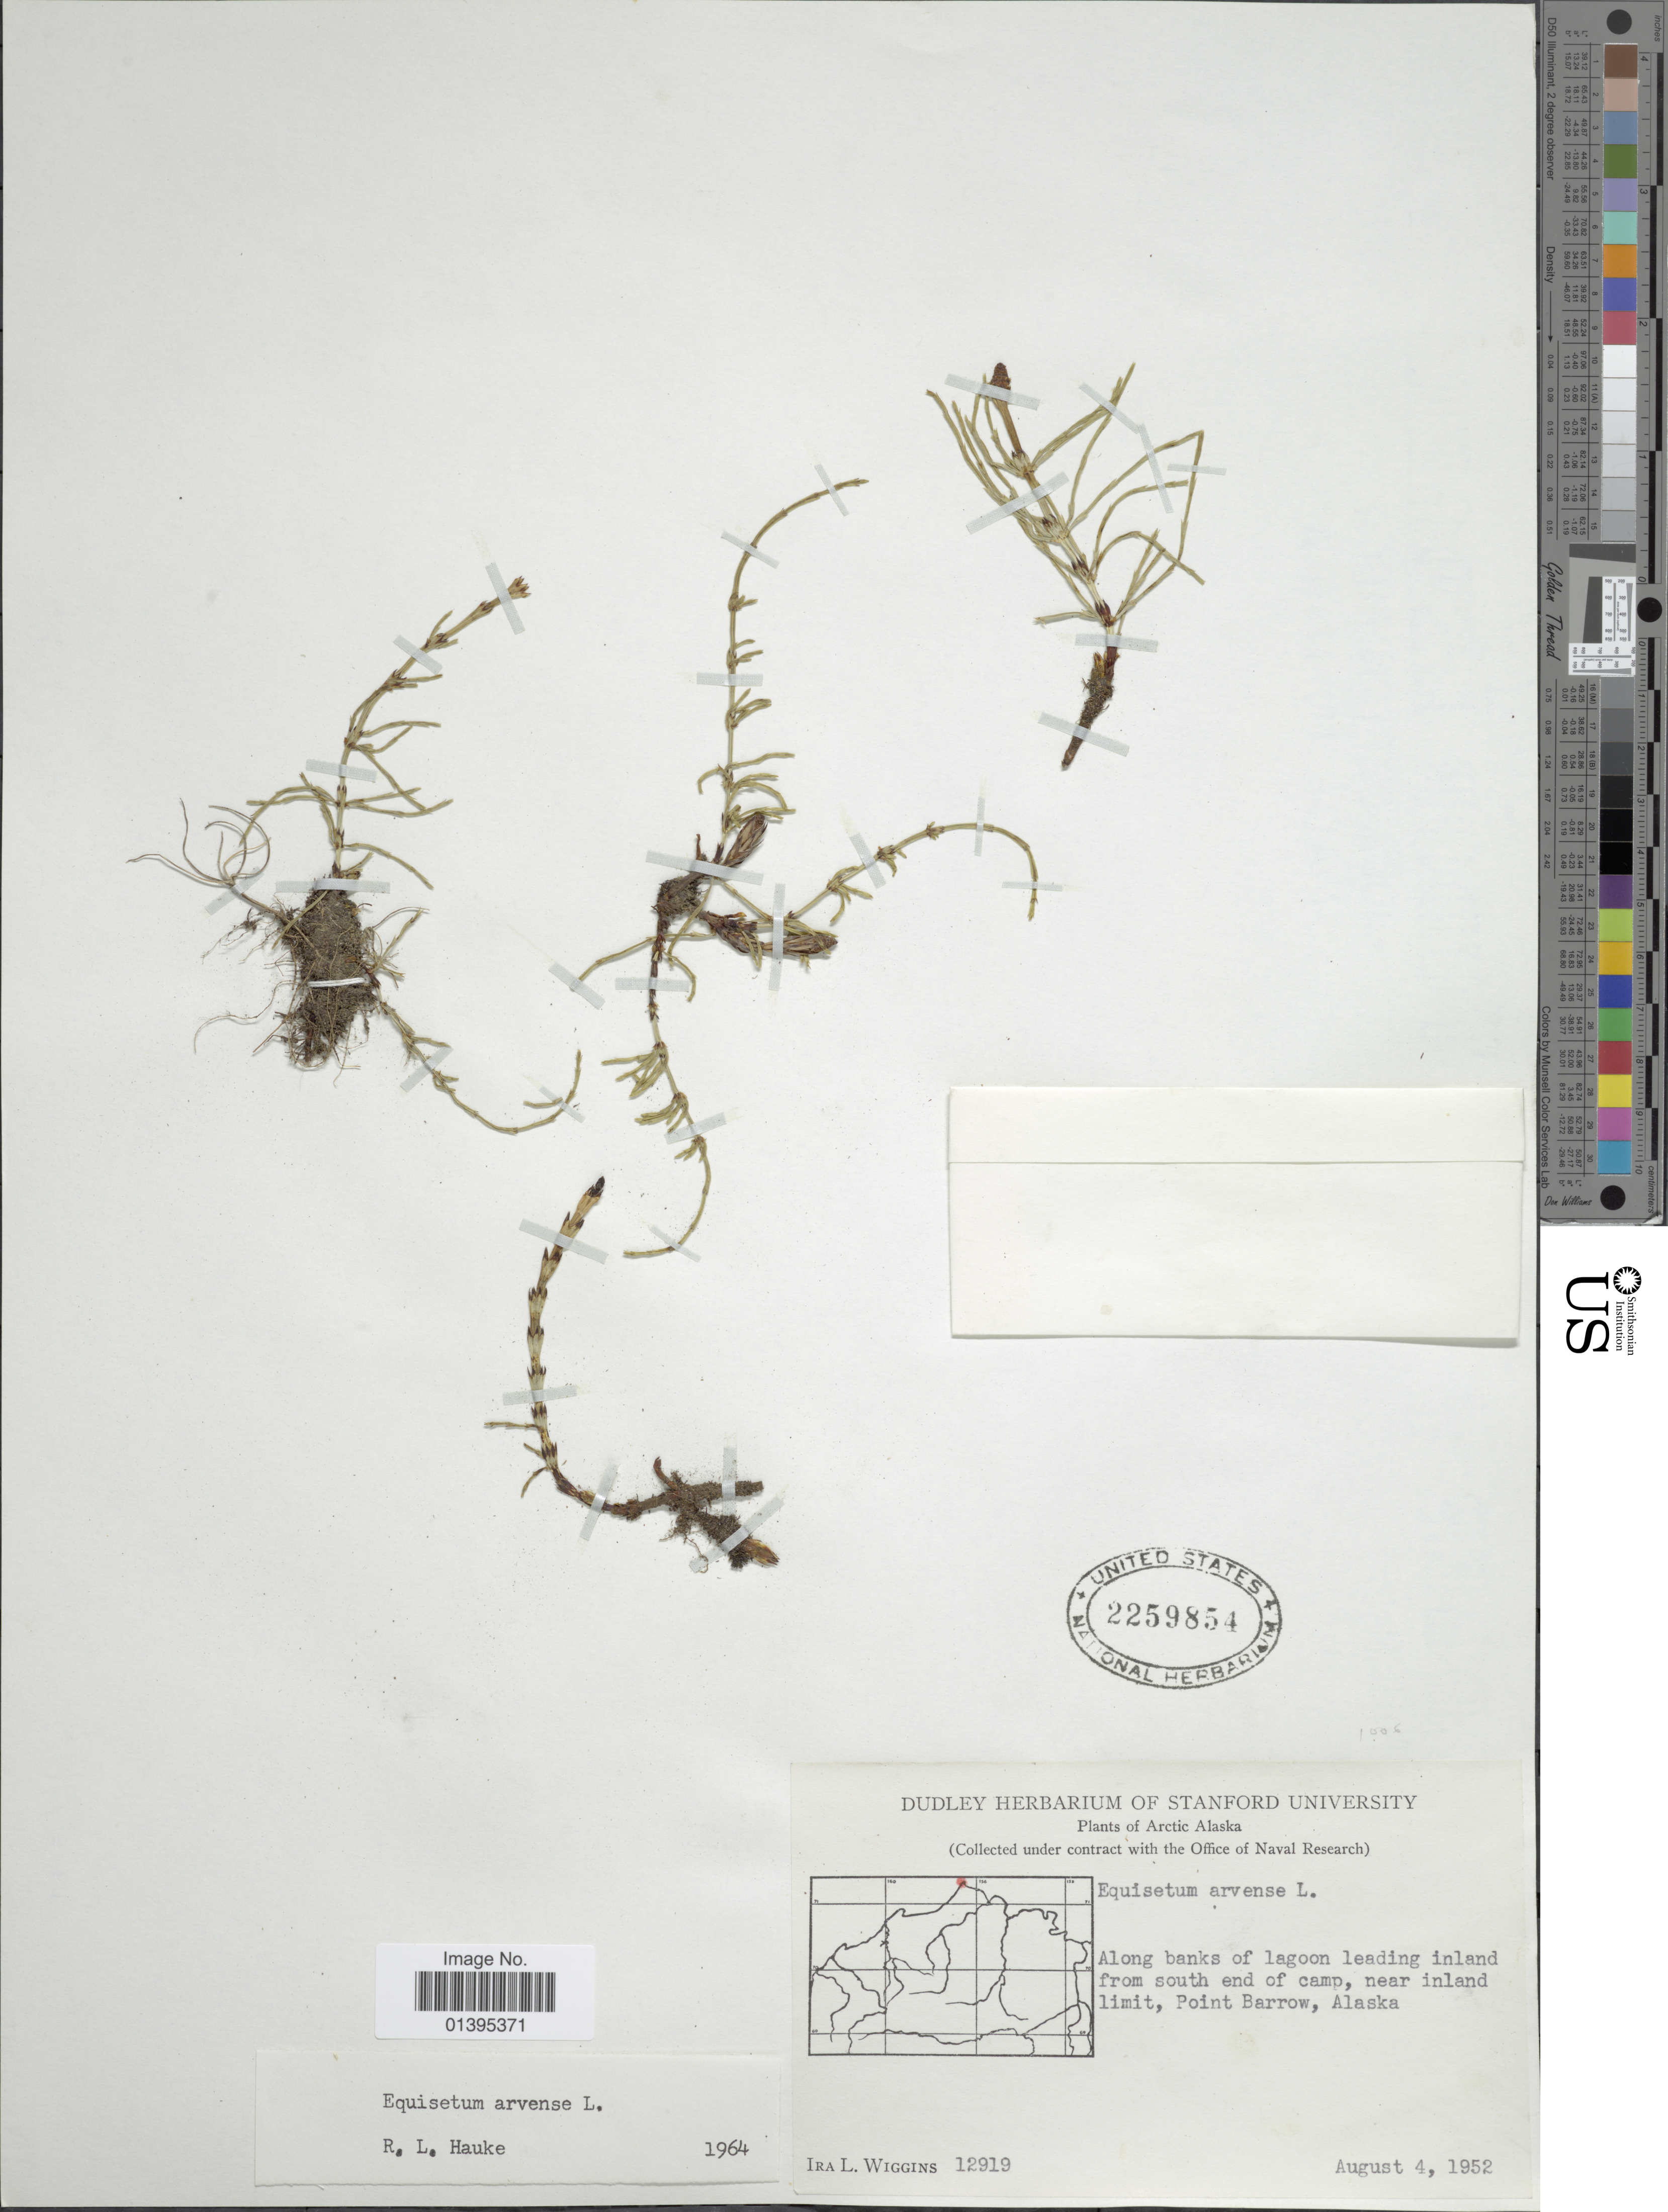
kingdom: Plantae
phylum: Tracheophyta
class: Polypodiopsida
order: Equisetales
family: Equisetaceae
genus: Equisetum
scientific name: Equisetum arvense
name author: L.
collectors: I. L. Wiggins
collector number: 12919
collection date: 1952-08-04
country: United States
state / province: Alaska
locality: Arctic Alaska, along banks of lagoon leading inland from south end of camp, near inland limit, Point Barrow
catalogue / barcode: US 2259854